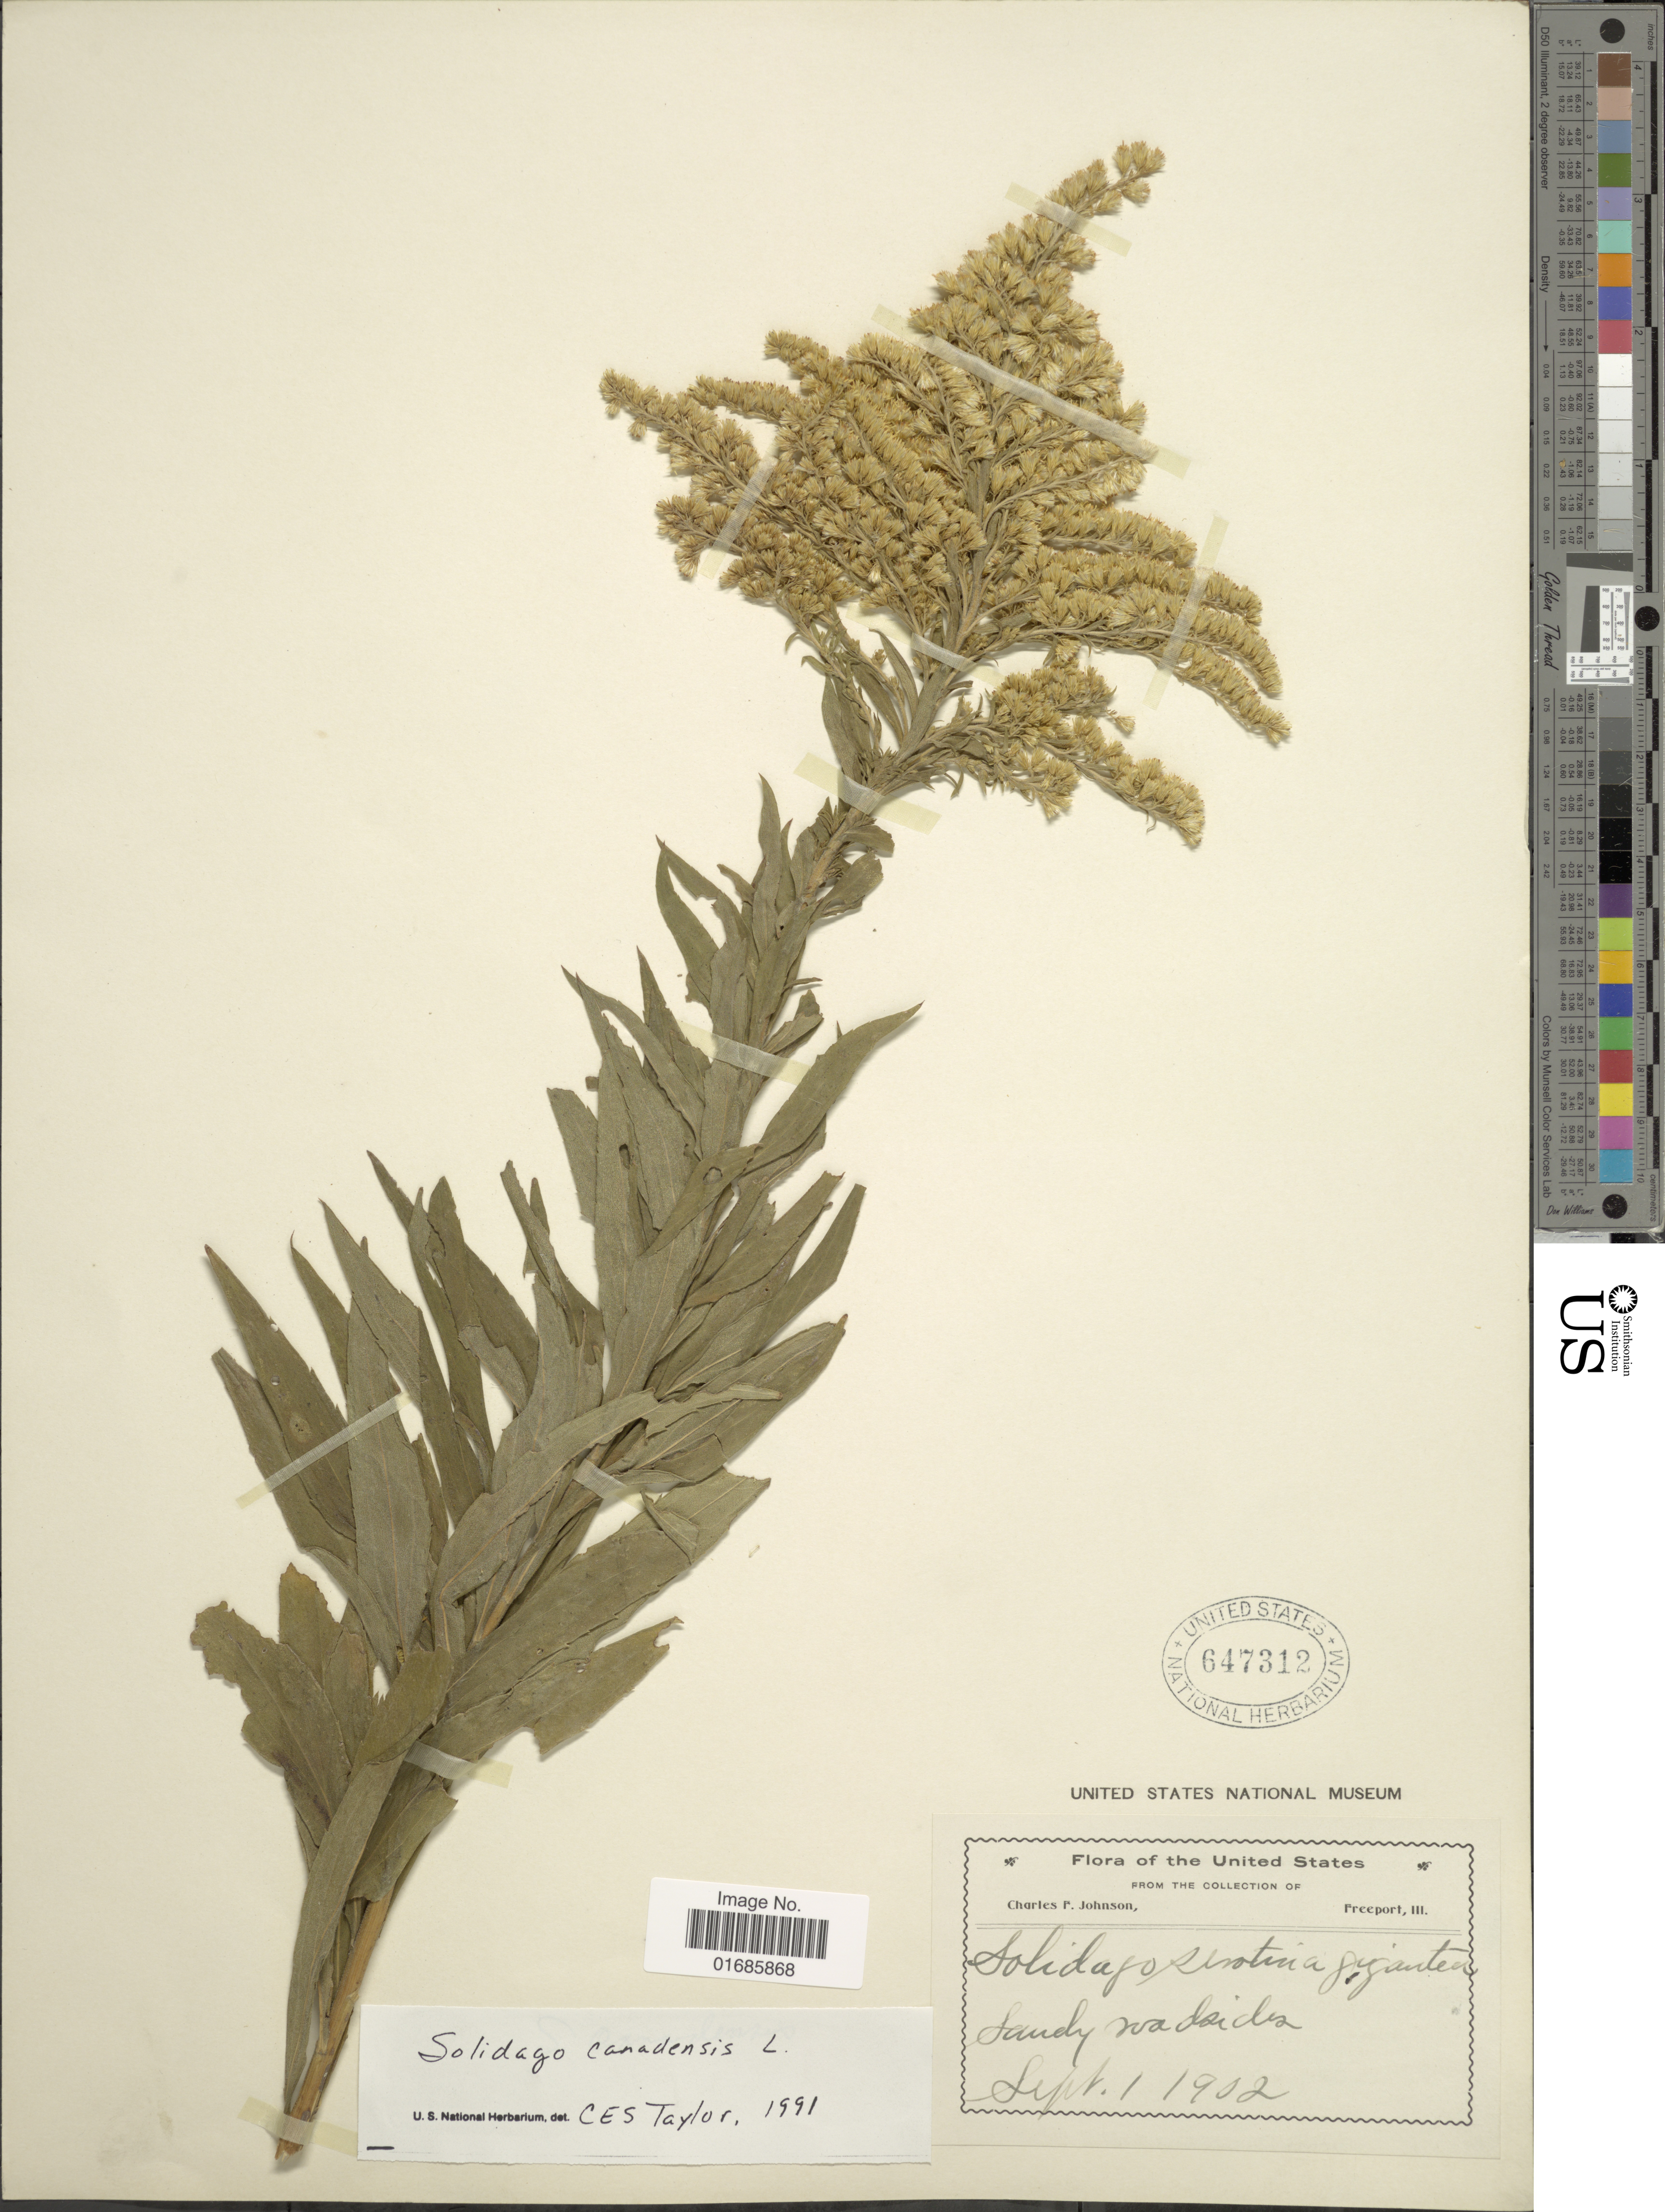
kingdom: Plantae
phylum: Tracheophyta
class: Magnoliopsida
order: Asterales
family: Asteraceae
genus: Solidago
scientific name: Solidago canadensis var. scabra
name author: (Muhl. ex Willd.) Torr. & A. Gray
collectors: C. F. Johnson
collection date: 1902-09-01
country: United States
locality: Sandy roadsides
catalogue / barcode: US 647312